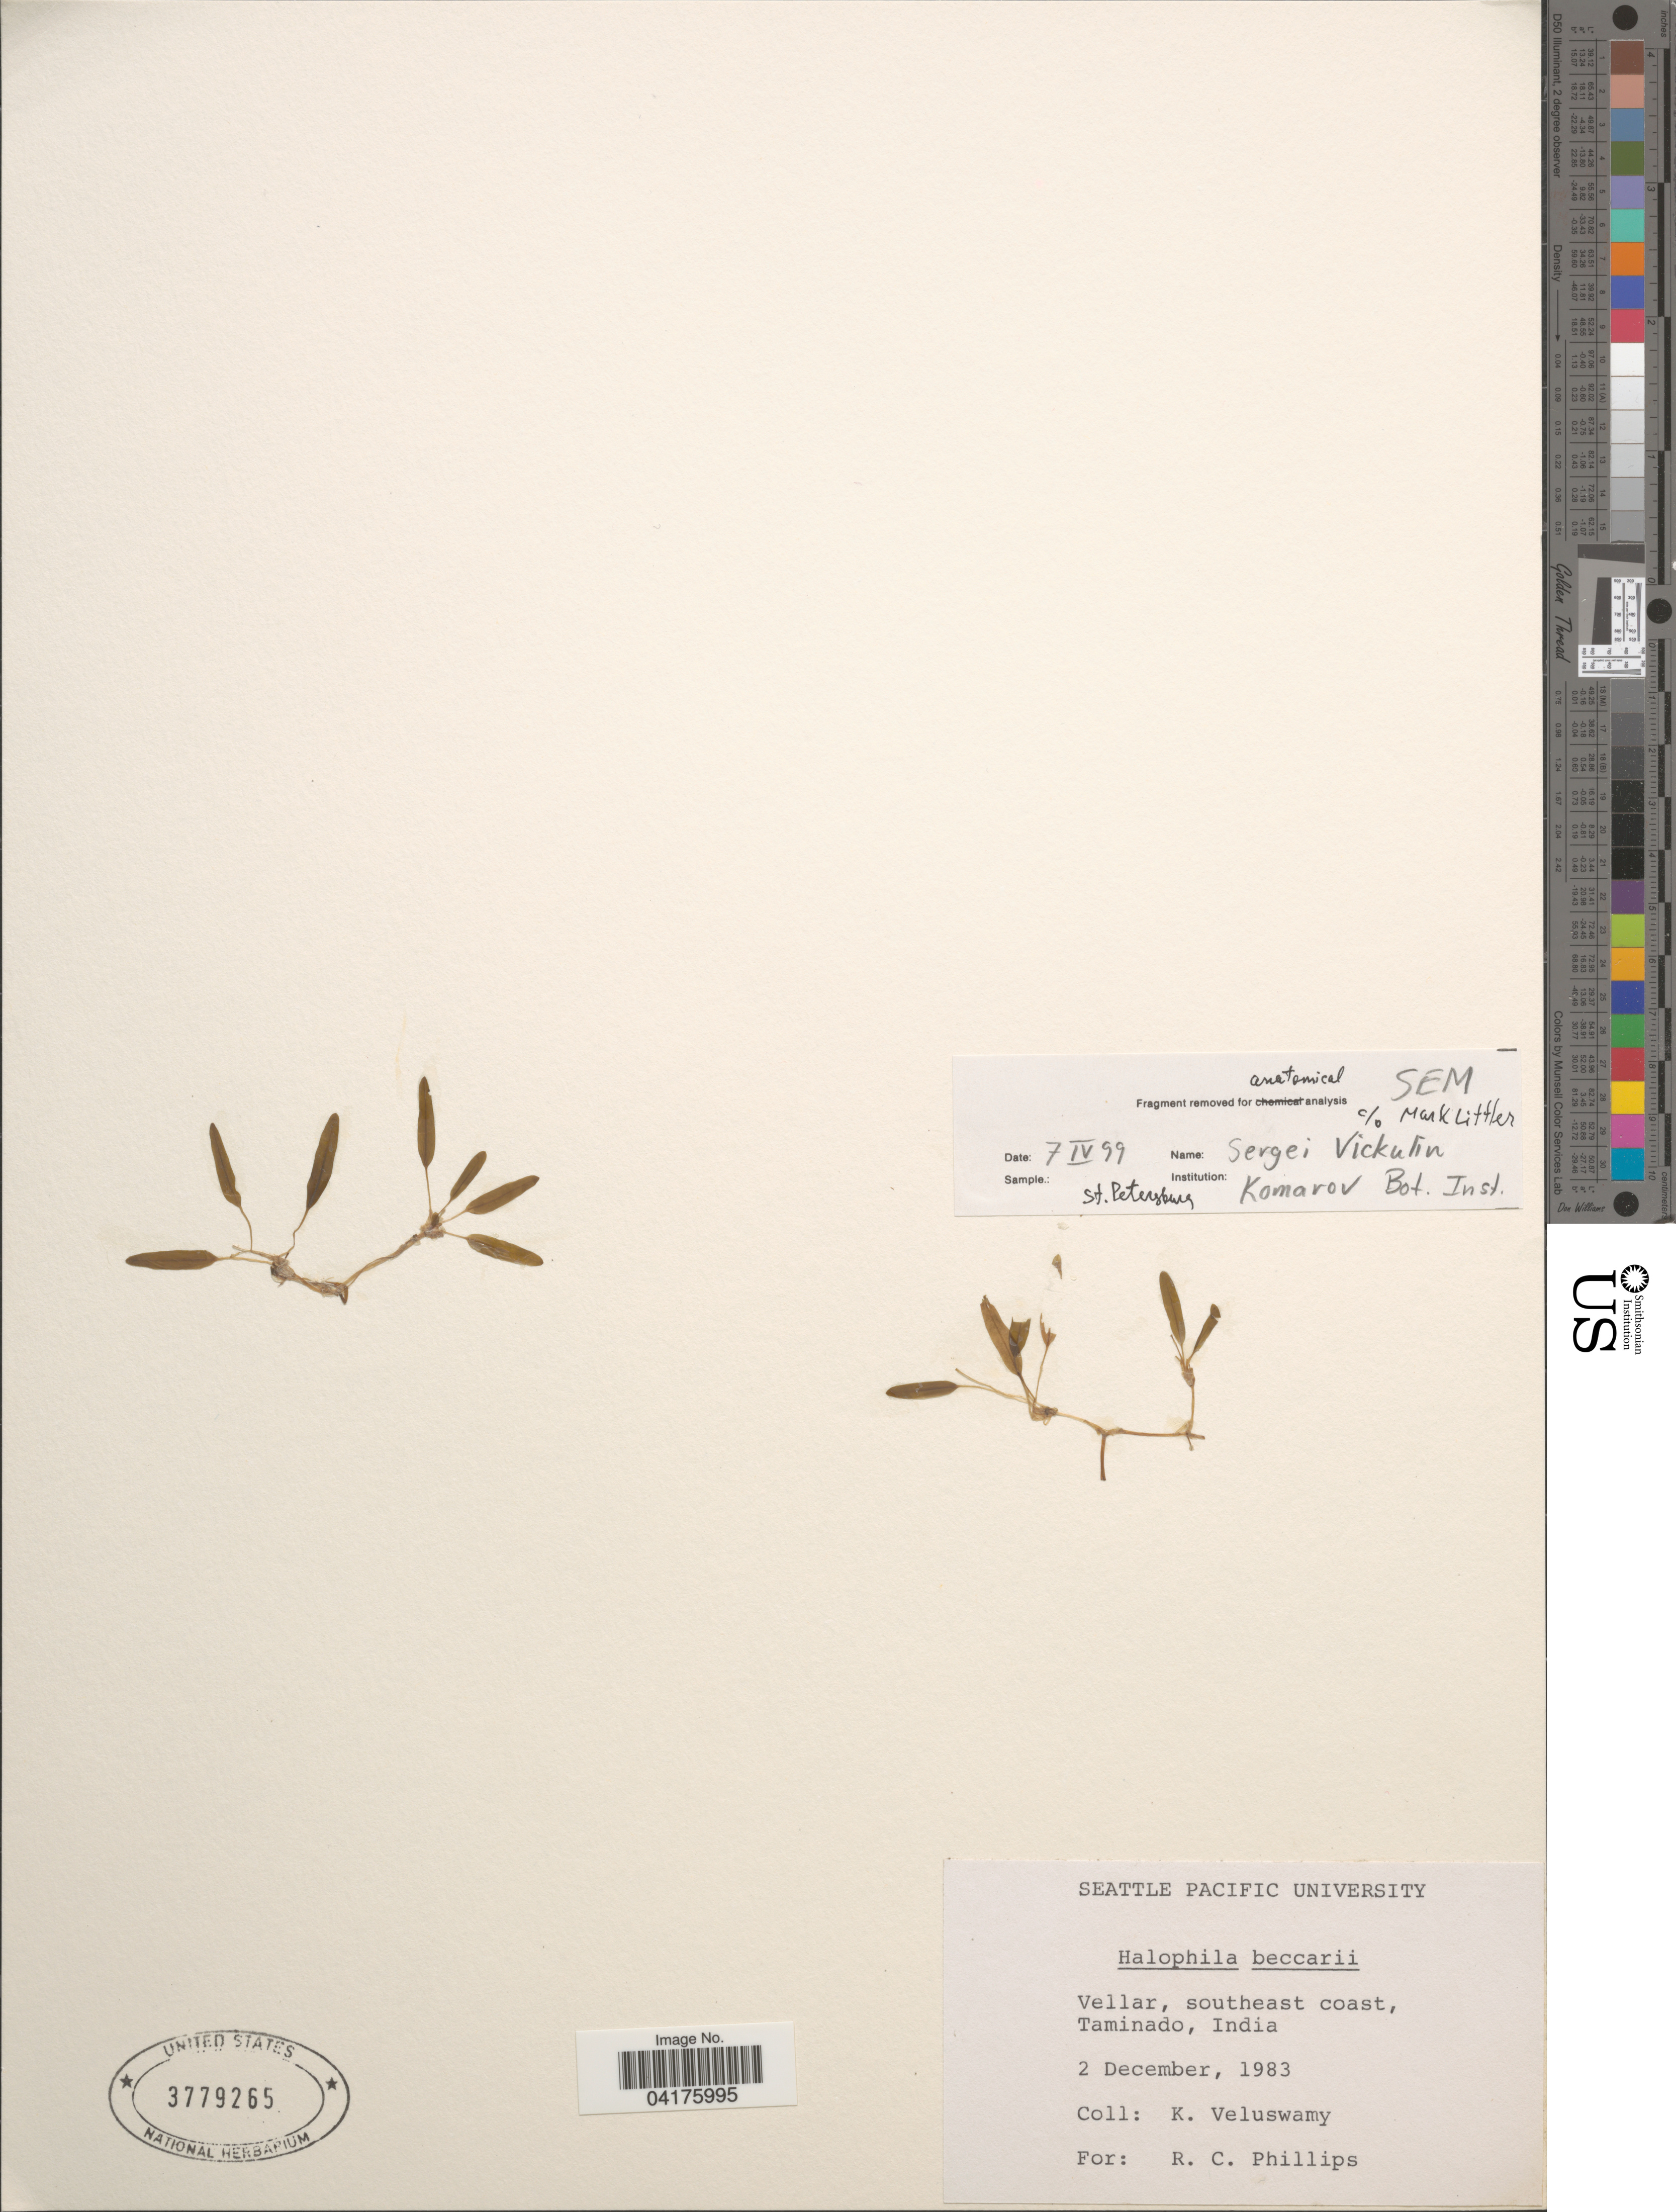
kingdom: Plantae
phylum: Tracheophyta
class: Liliopsida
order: Alismatales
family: Hydrocharitaceae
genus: Halophila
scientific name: Halophila beccarii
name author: Asch.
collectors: K. Veluswamy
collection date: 1983-12-02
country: India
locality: Vellar, southeast coast, Taminado.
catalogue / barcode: US 3779265